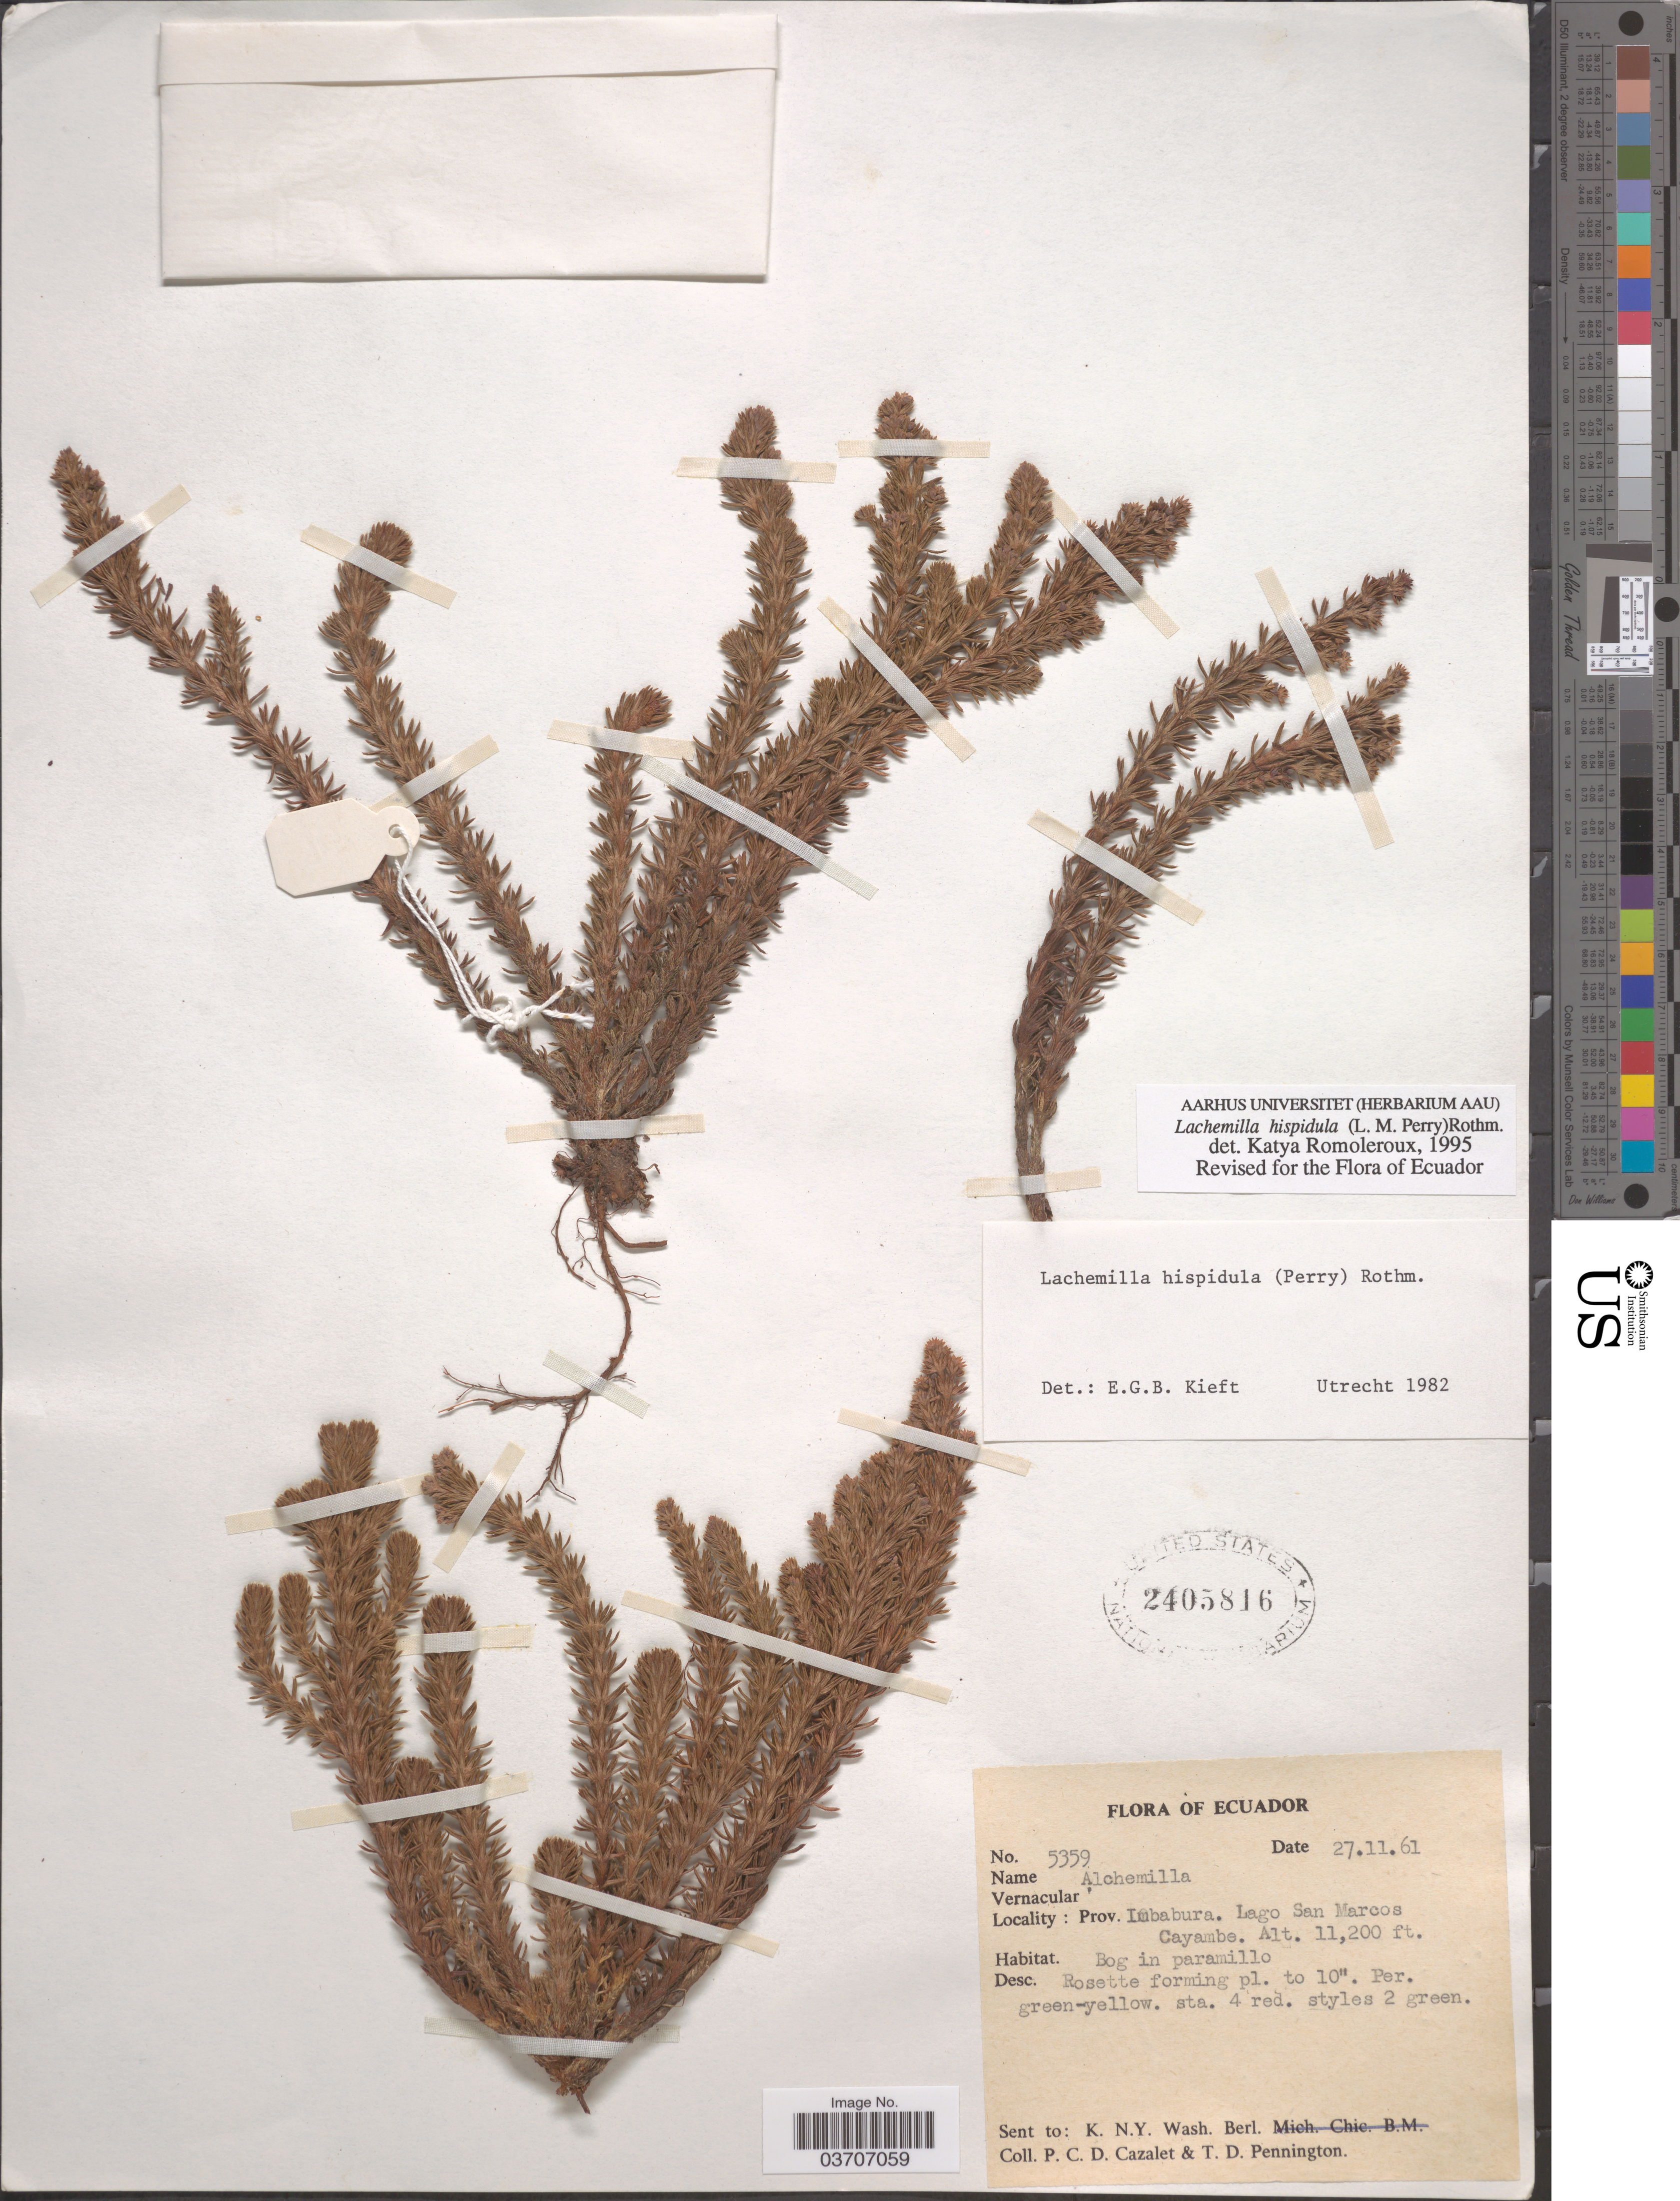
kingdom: Plantae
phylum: Tracheophyta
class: Magnoliopsida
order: Rosales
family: Rosaceae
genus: Lachemilla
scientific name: Lachemilla hispidula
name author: (L.M. Perry) Rothm.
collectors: P. C. D. Cazalet & T. D. Pennington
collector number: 5359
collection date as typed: Transcribed d/m/y: 27/11/61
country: Ecuador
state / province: Imbabura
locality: Lago San Marcos Cayambe.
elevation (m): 3414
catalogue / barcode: US 2405816